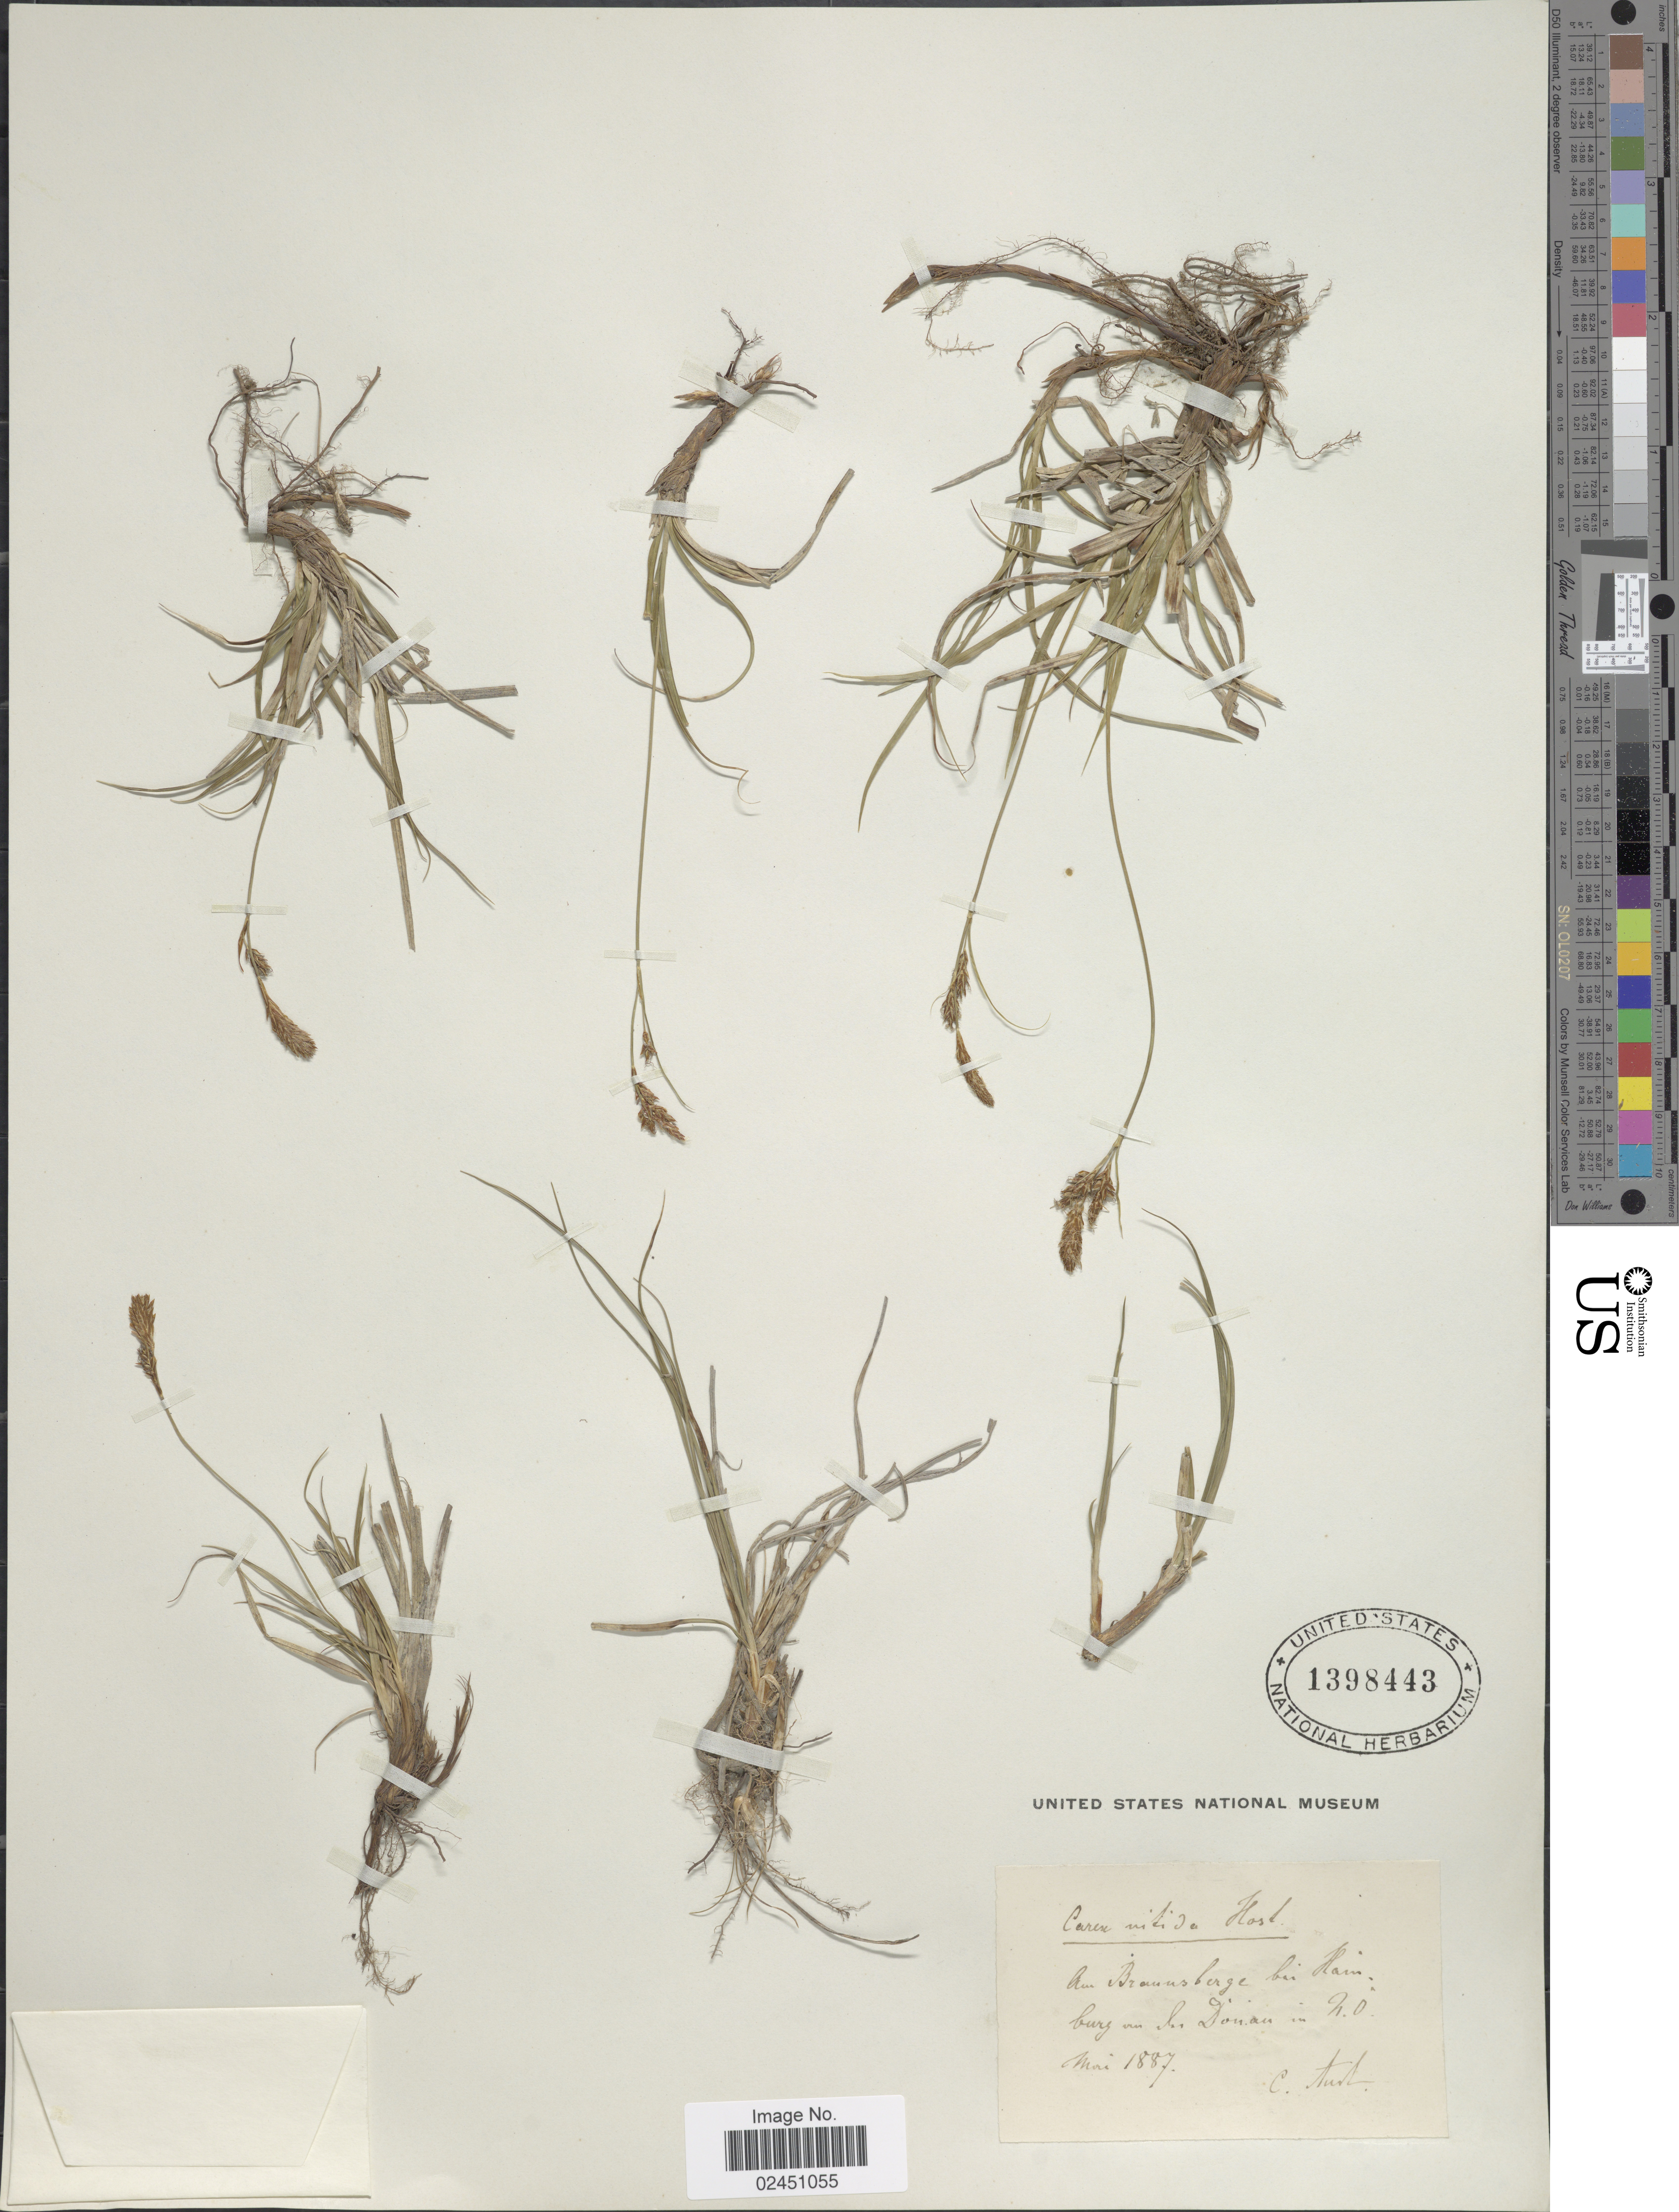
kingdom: Plantae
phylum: Tracheophyta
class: Liliopsida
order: Poales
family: Cyperaceae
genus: Carex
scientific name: Carex liparocarpos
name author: Gaudin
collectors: C. Aust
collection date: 1887-05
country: Germany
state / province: Hamburg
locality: Au Brounsberge bei hamburg in la Donan in N.O. [interpreted]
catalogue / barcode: US 1398443